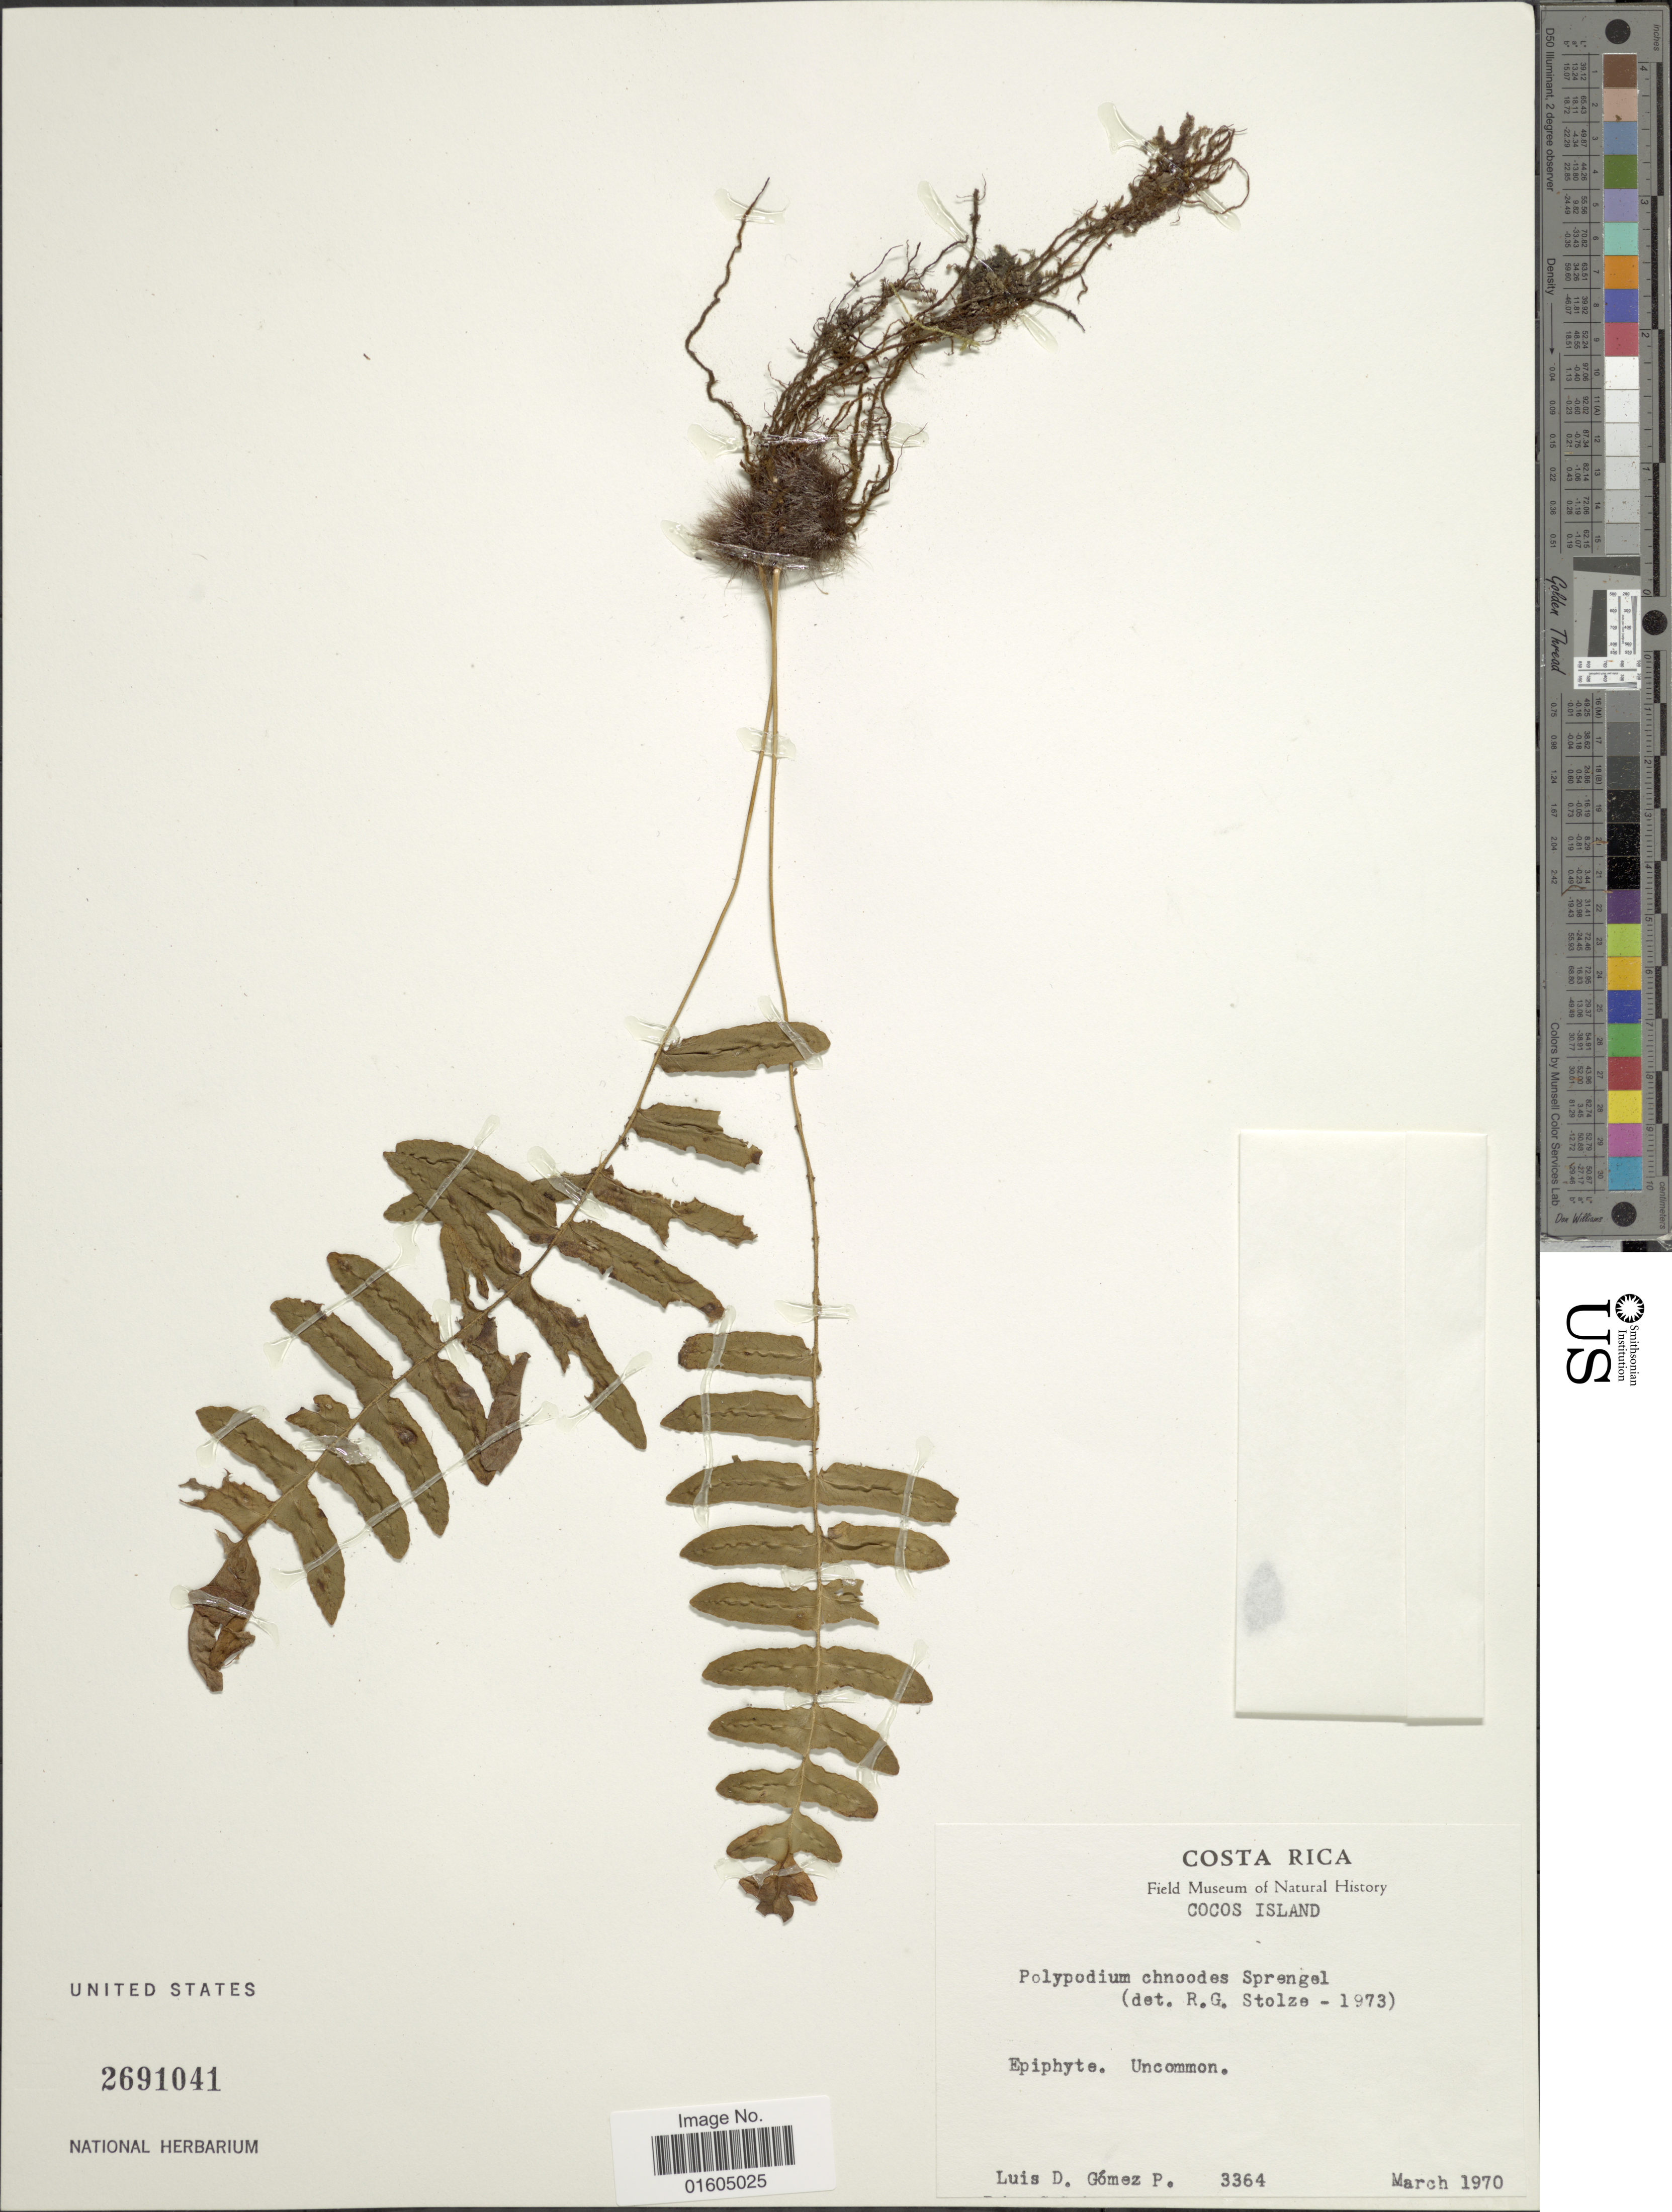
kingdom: Plantae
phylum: Tracheophyta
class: Polypodiopsida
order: Polypodiales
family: Polypodiaceae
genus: Serpocaulon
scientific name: Serpocaulon dissimile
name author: (L.) A.R. Sm.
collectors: L. D. Gómez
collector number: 3364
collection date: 1970-03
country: Costa Rica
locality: Costa Rica. Cocos Island.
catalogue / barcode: US 2691041